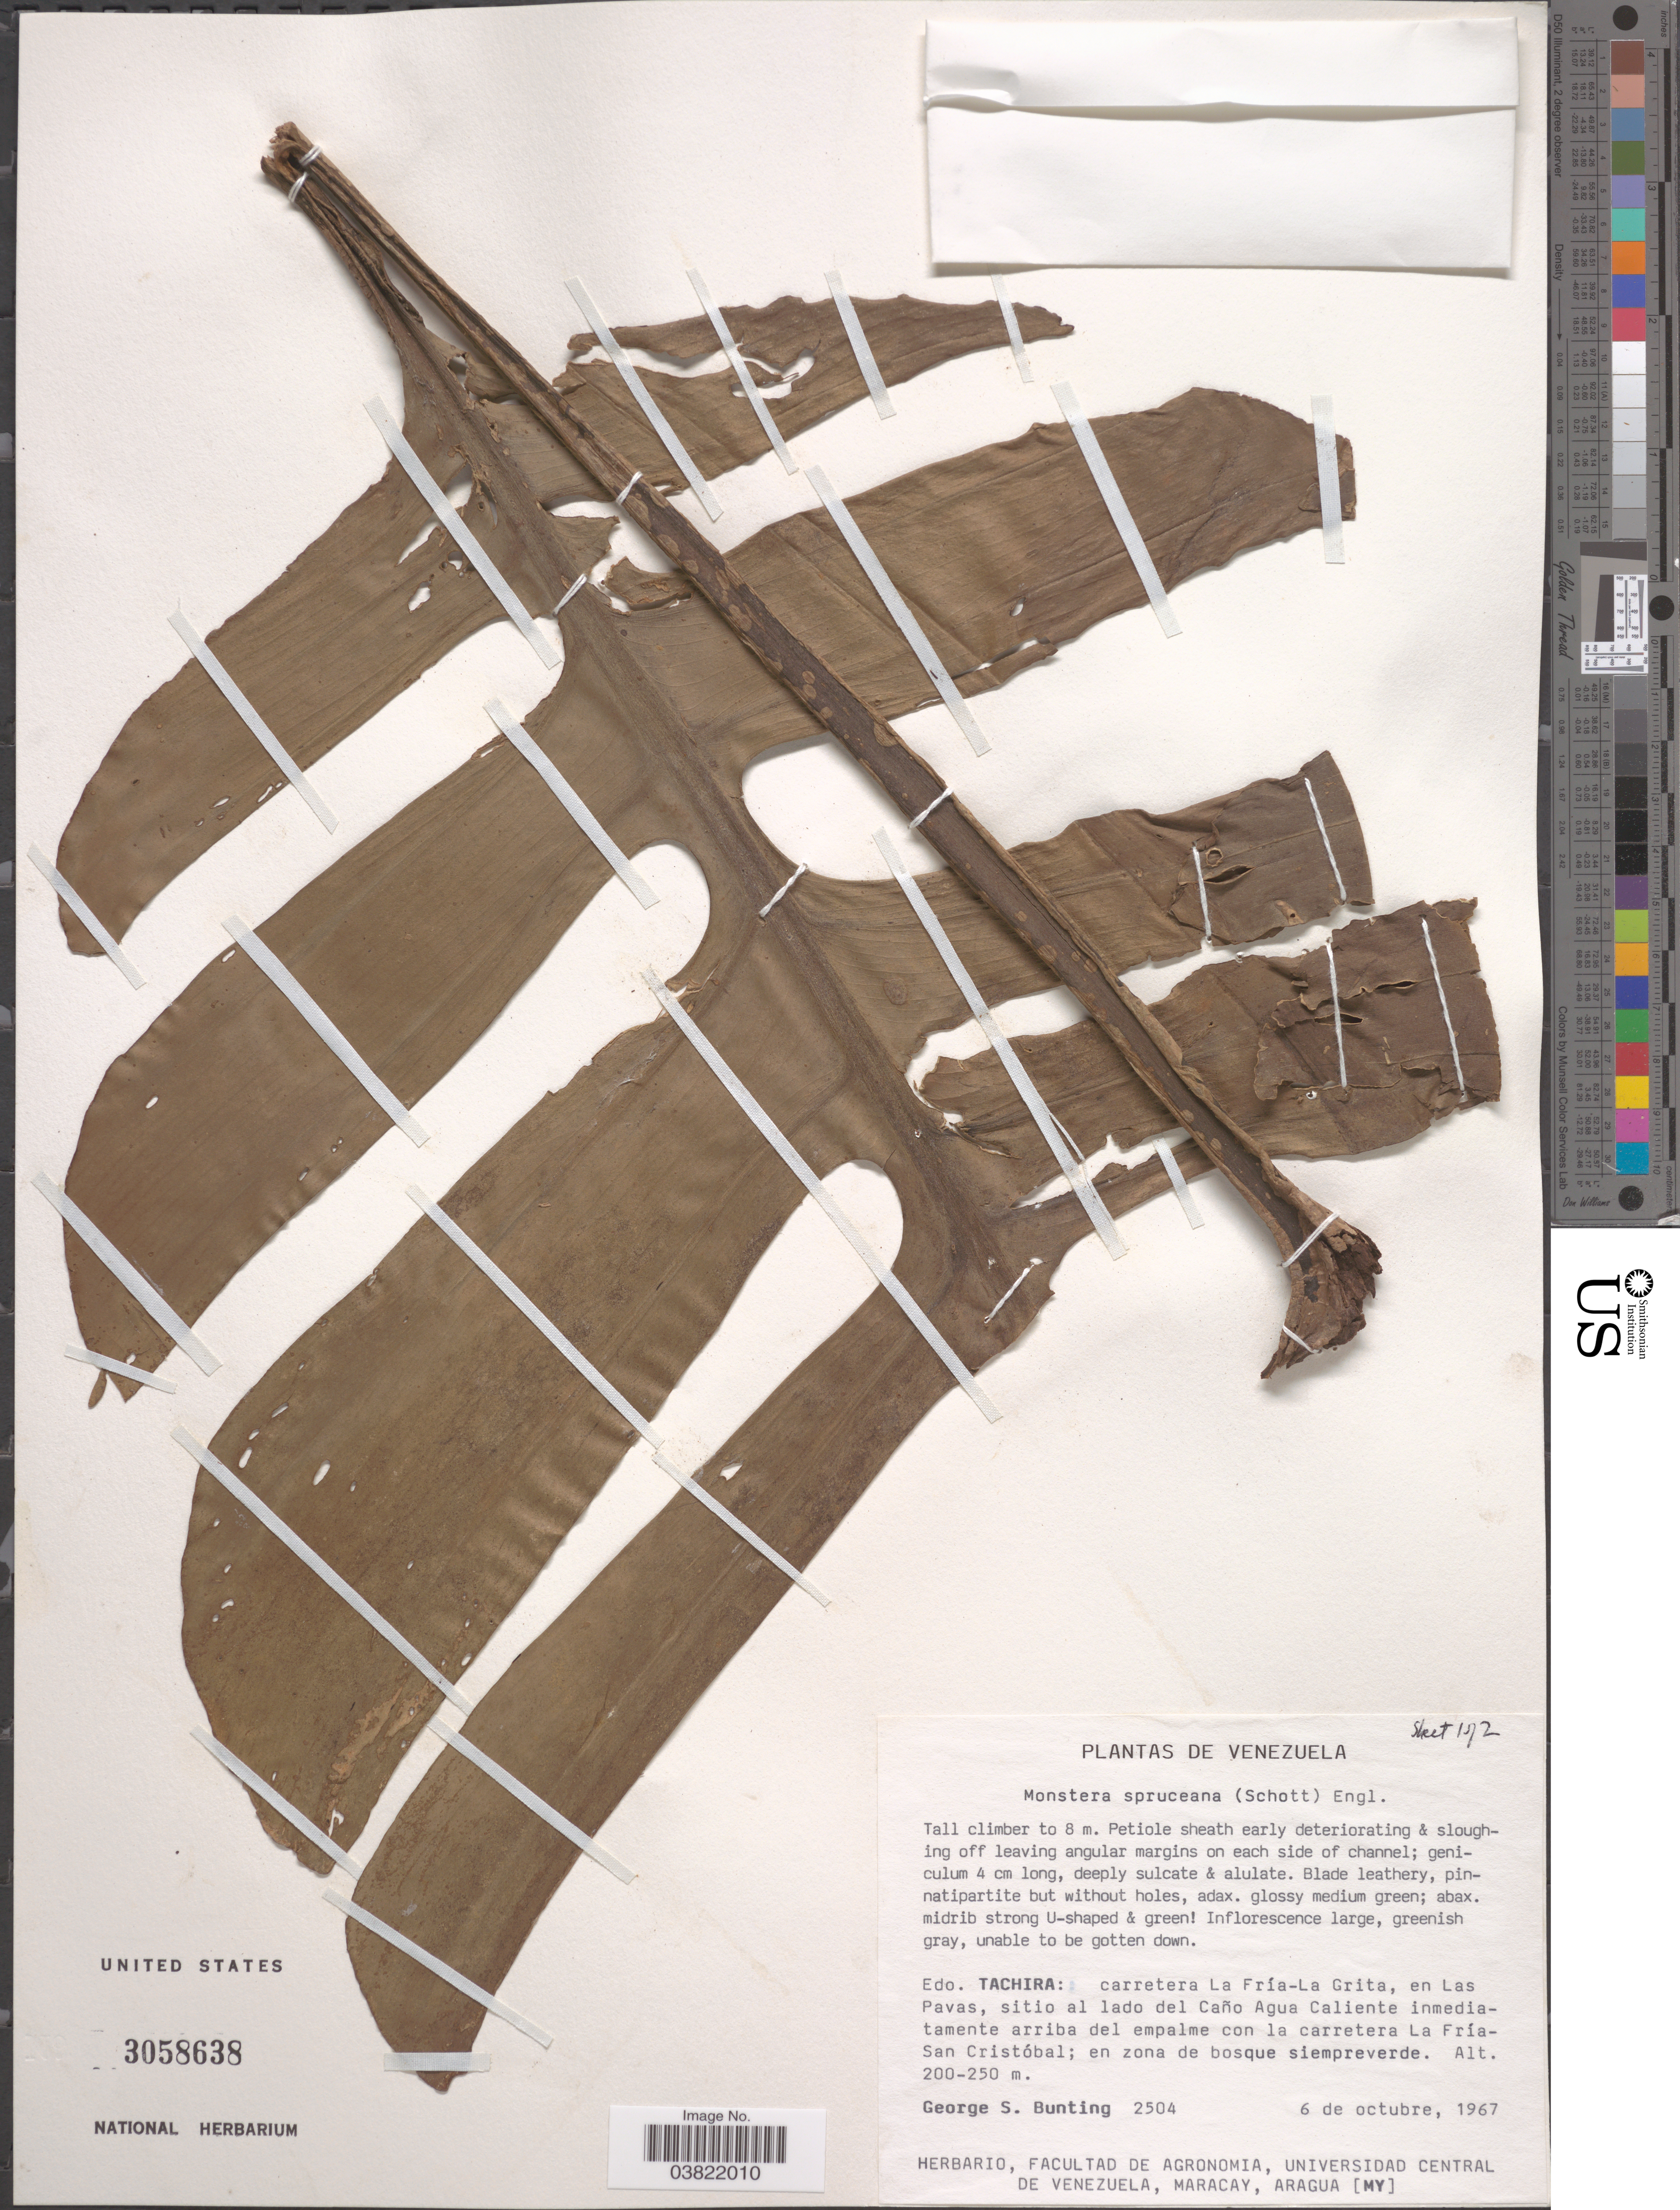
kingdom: Plantae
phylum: Tracheophyta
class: Liliopsida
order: Alismatales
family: Araceae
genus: Monstera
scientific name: Monstera spruceana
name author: (Schott) Engl.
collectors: G. S. Bunting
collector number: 2504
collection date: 1967-10-06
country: Venezuela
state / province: Tachira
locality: Carretera La Fría-La Grita, en Las Pavas, sitio al lado del Caño Agua Caliente inmediatamente arriba del empalme con la carretera La Fría-San Cristóbal; en zona de bosque siempreverde.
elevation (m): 200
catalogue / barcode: US 3058638